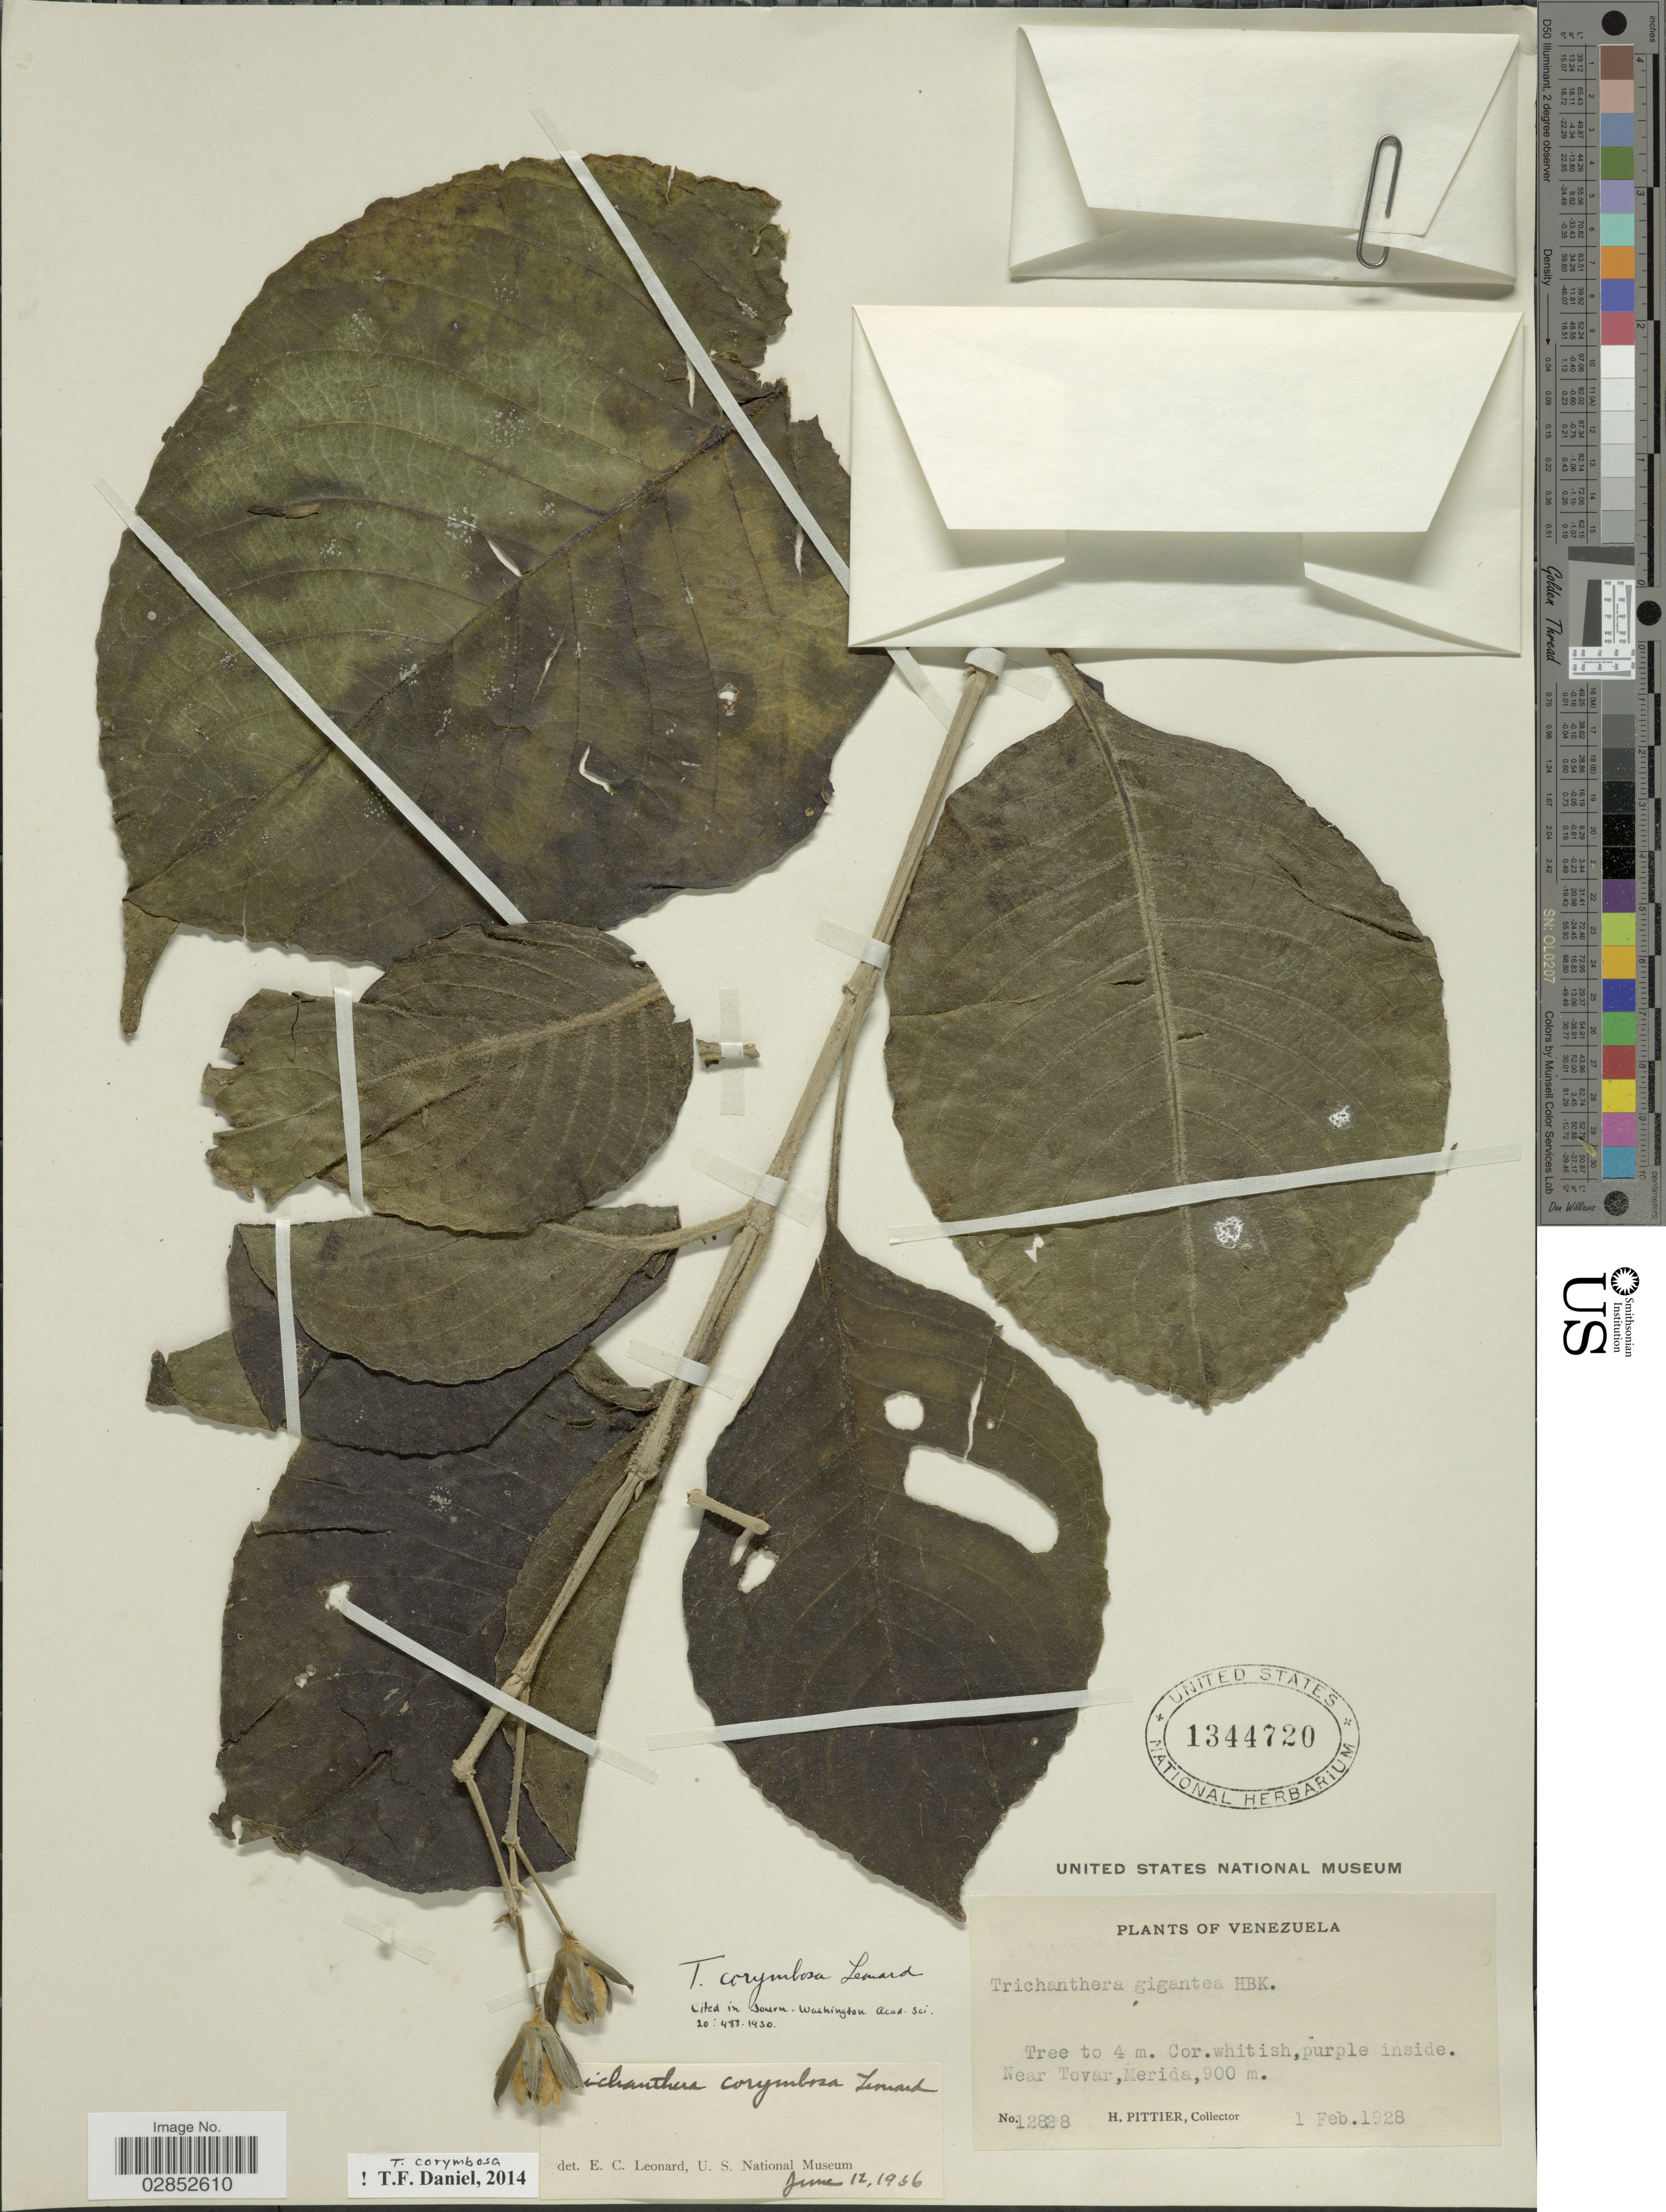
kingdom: Plantae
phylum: Tracheophyta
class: Magnoliopsida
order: Lamiales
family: Acanthaceae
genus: Trichanthera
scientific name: Trichanthera corymbosa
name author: Leonard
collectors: H. F. Pittier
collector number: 12828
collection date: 1928-02-01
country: Venezuela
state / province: Mérida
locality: Near Tovar.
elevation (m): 900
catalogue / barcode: US 1344720